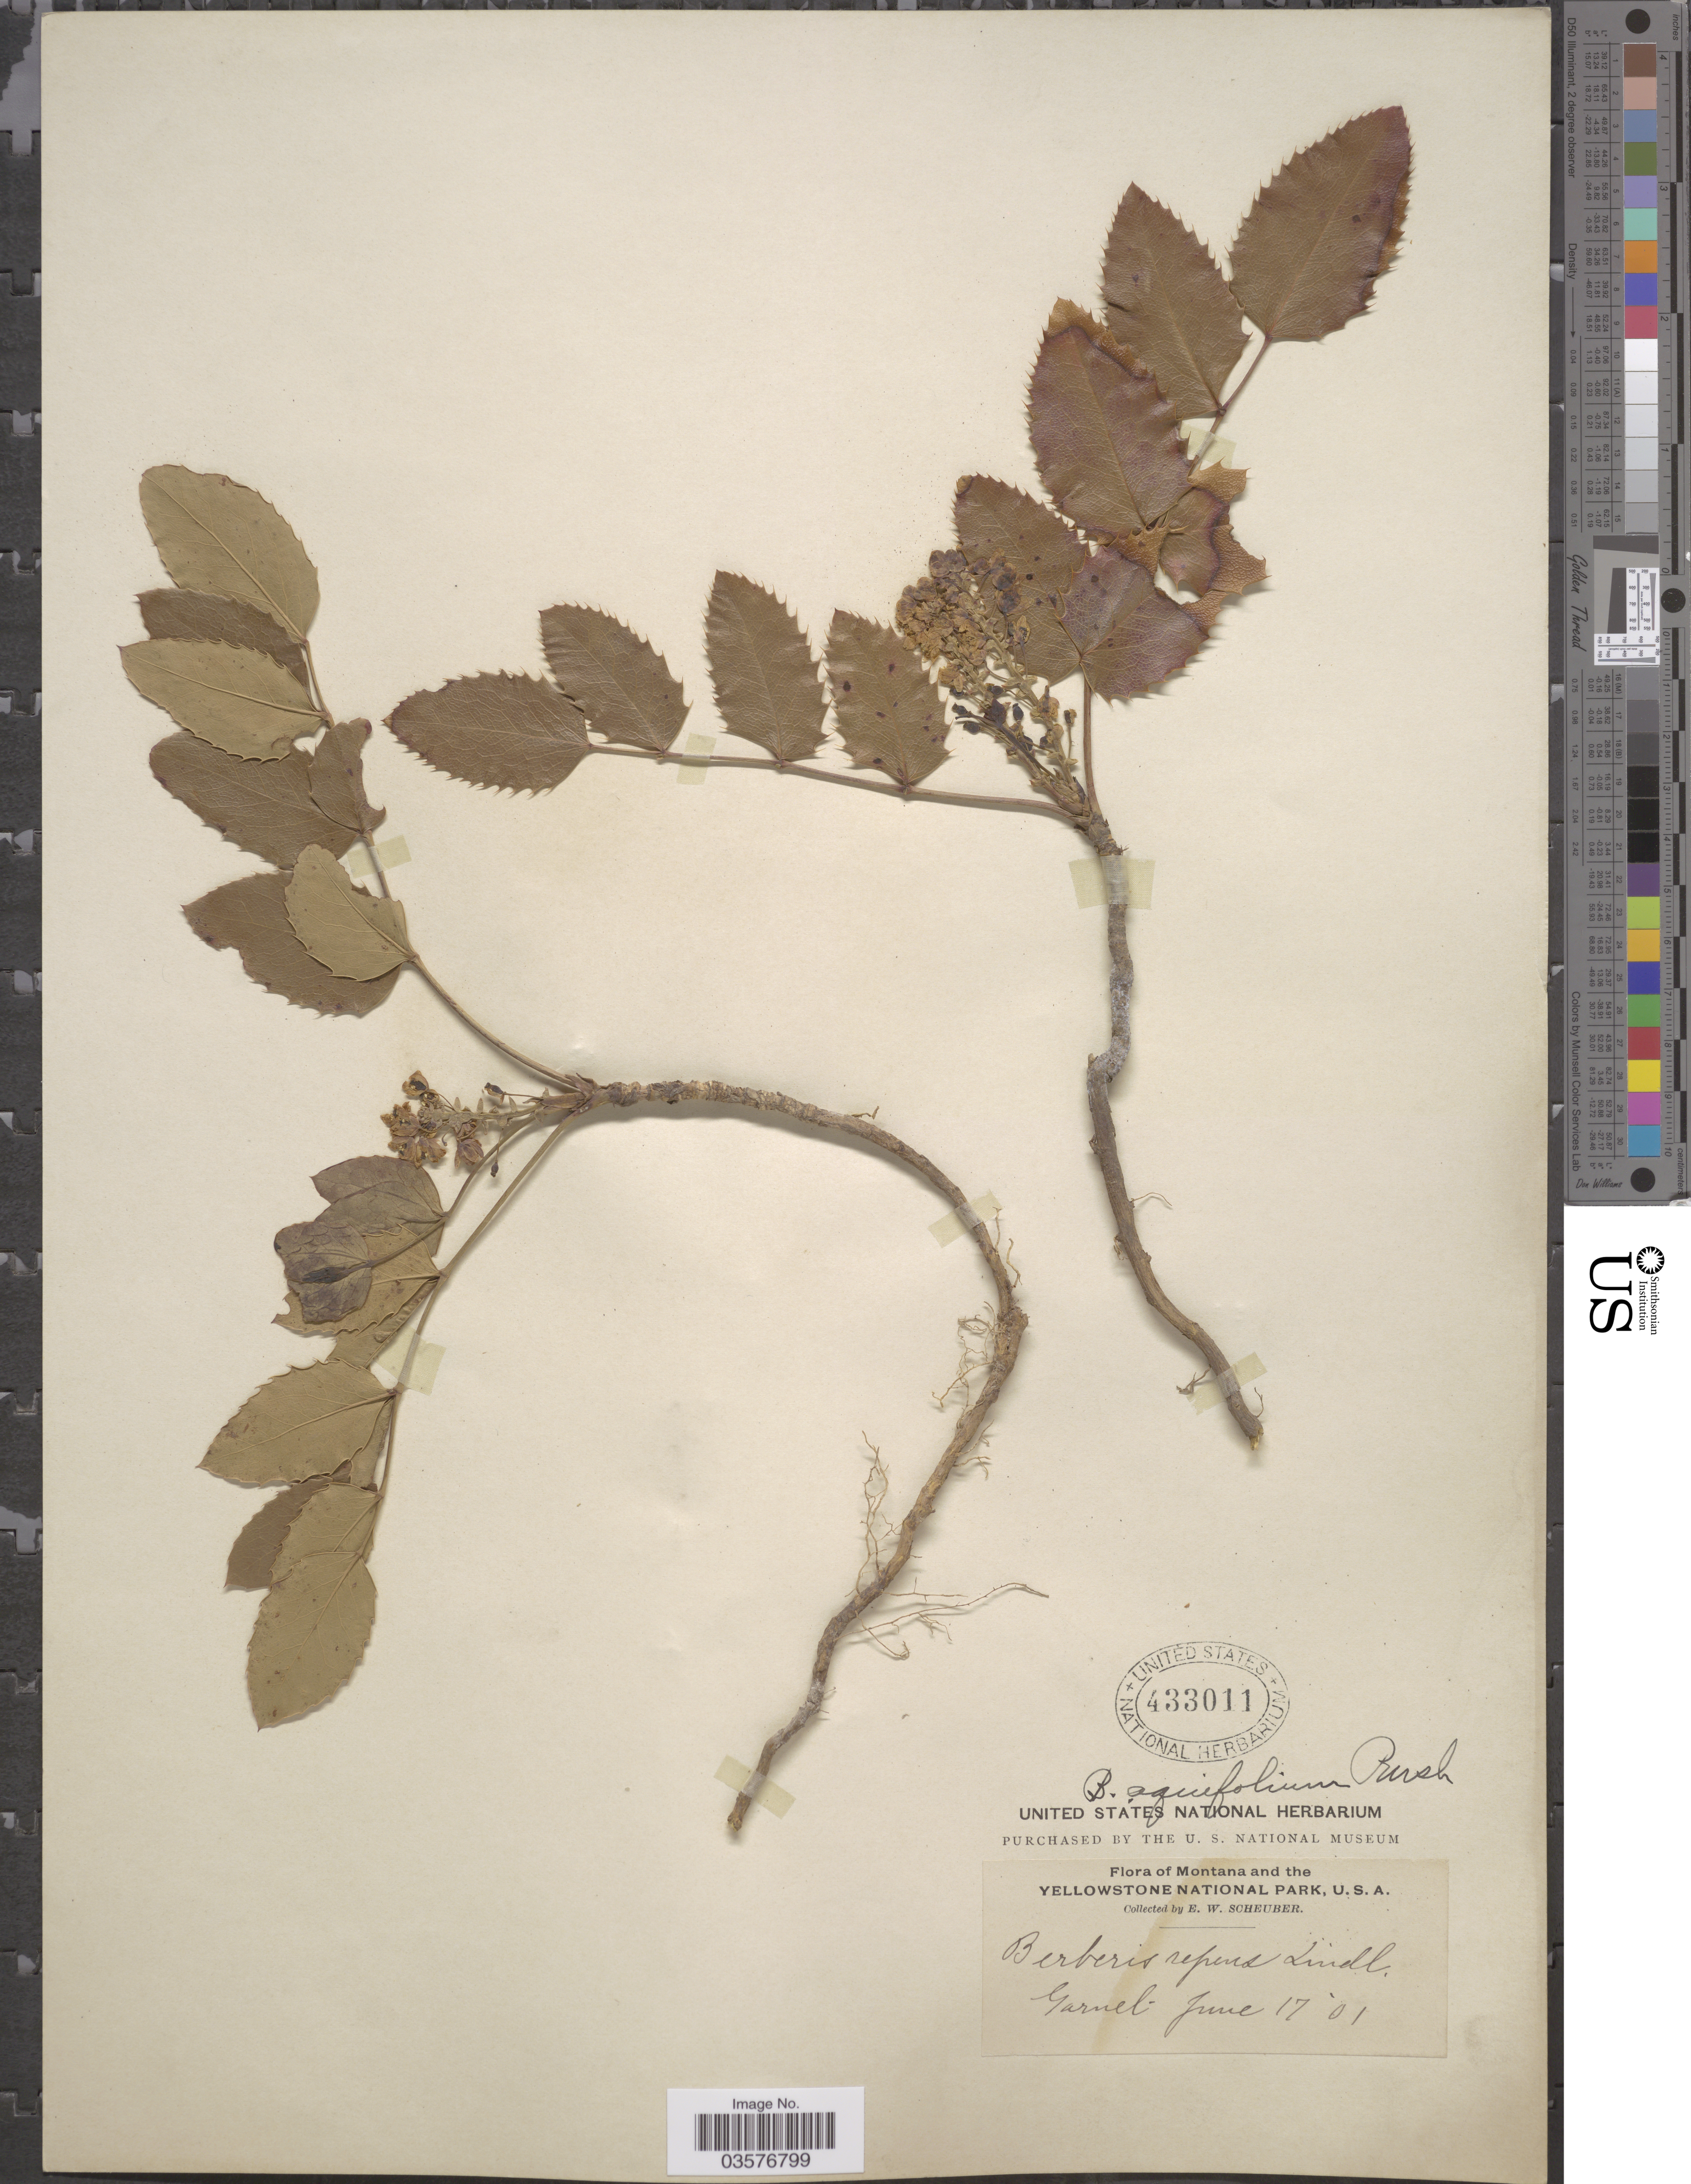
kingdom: Plantae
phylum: Tracheophyta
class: Magnoliopsida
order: Ranunculales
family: Berberidaceae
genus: Mahonia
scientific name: Mahonia repens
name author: (Lindl.) G. Don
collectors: E. Scheuber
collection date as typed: Transcribed d/m/y: 17/6/1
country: United States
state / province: Montana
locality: The Yellowstone National Park. Garnet.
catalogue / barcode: US 433011